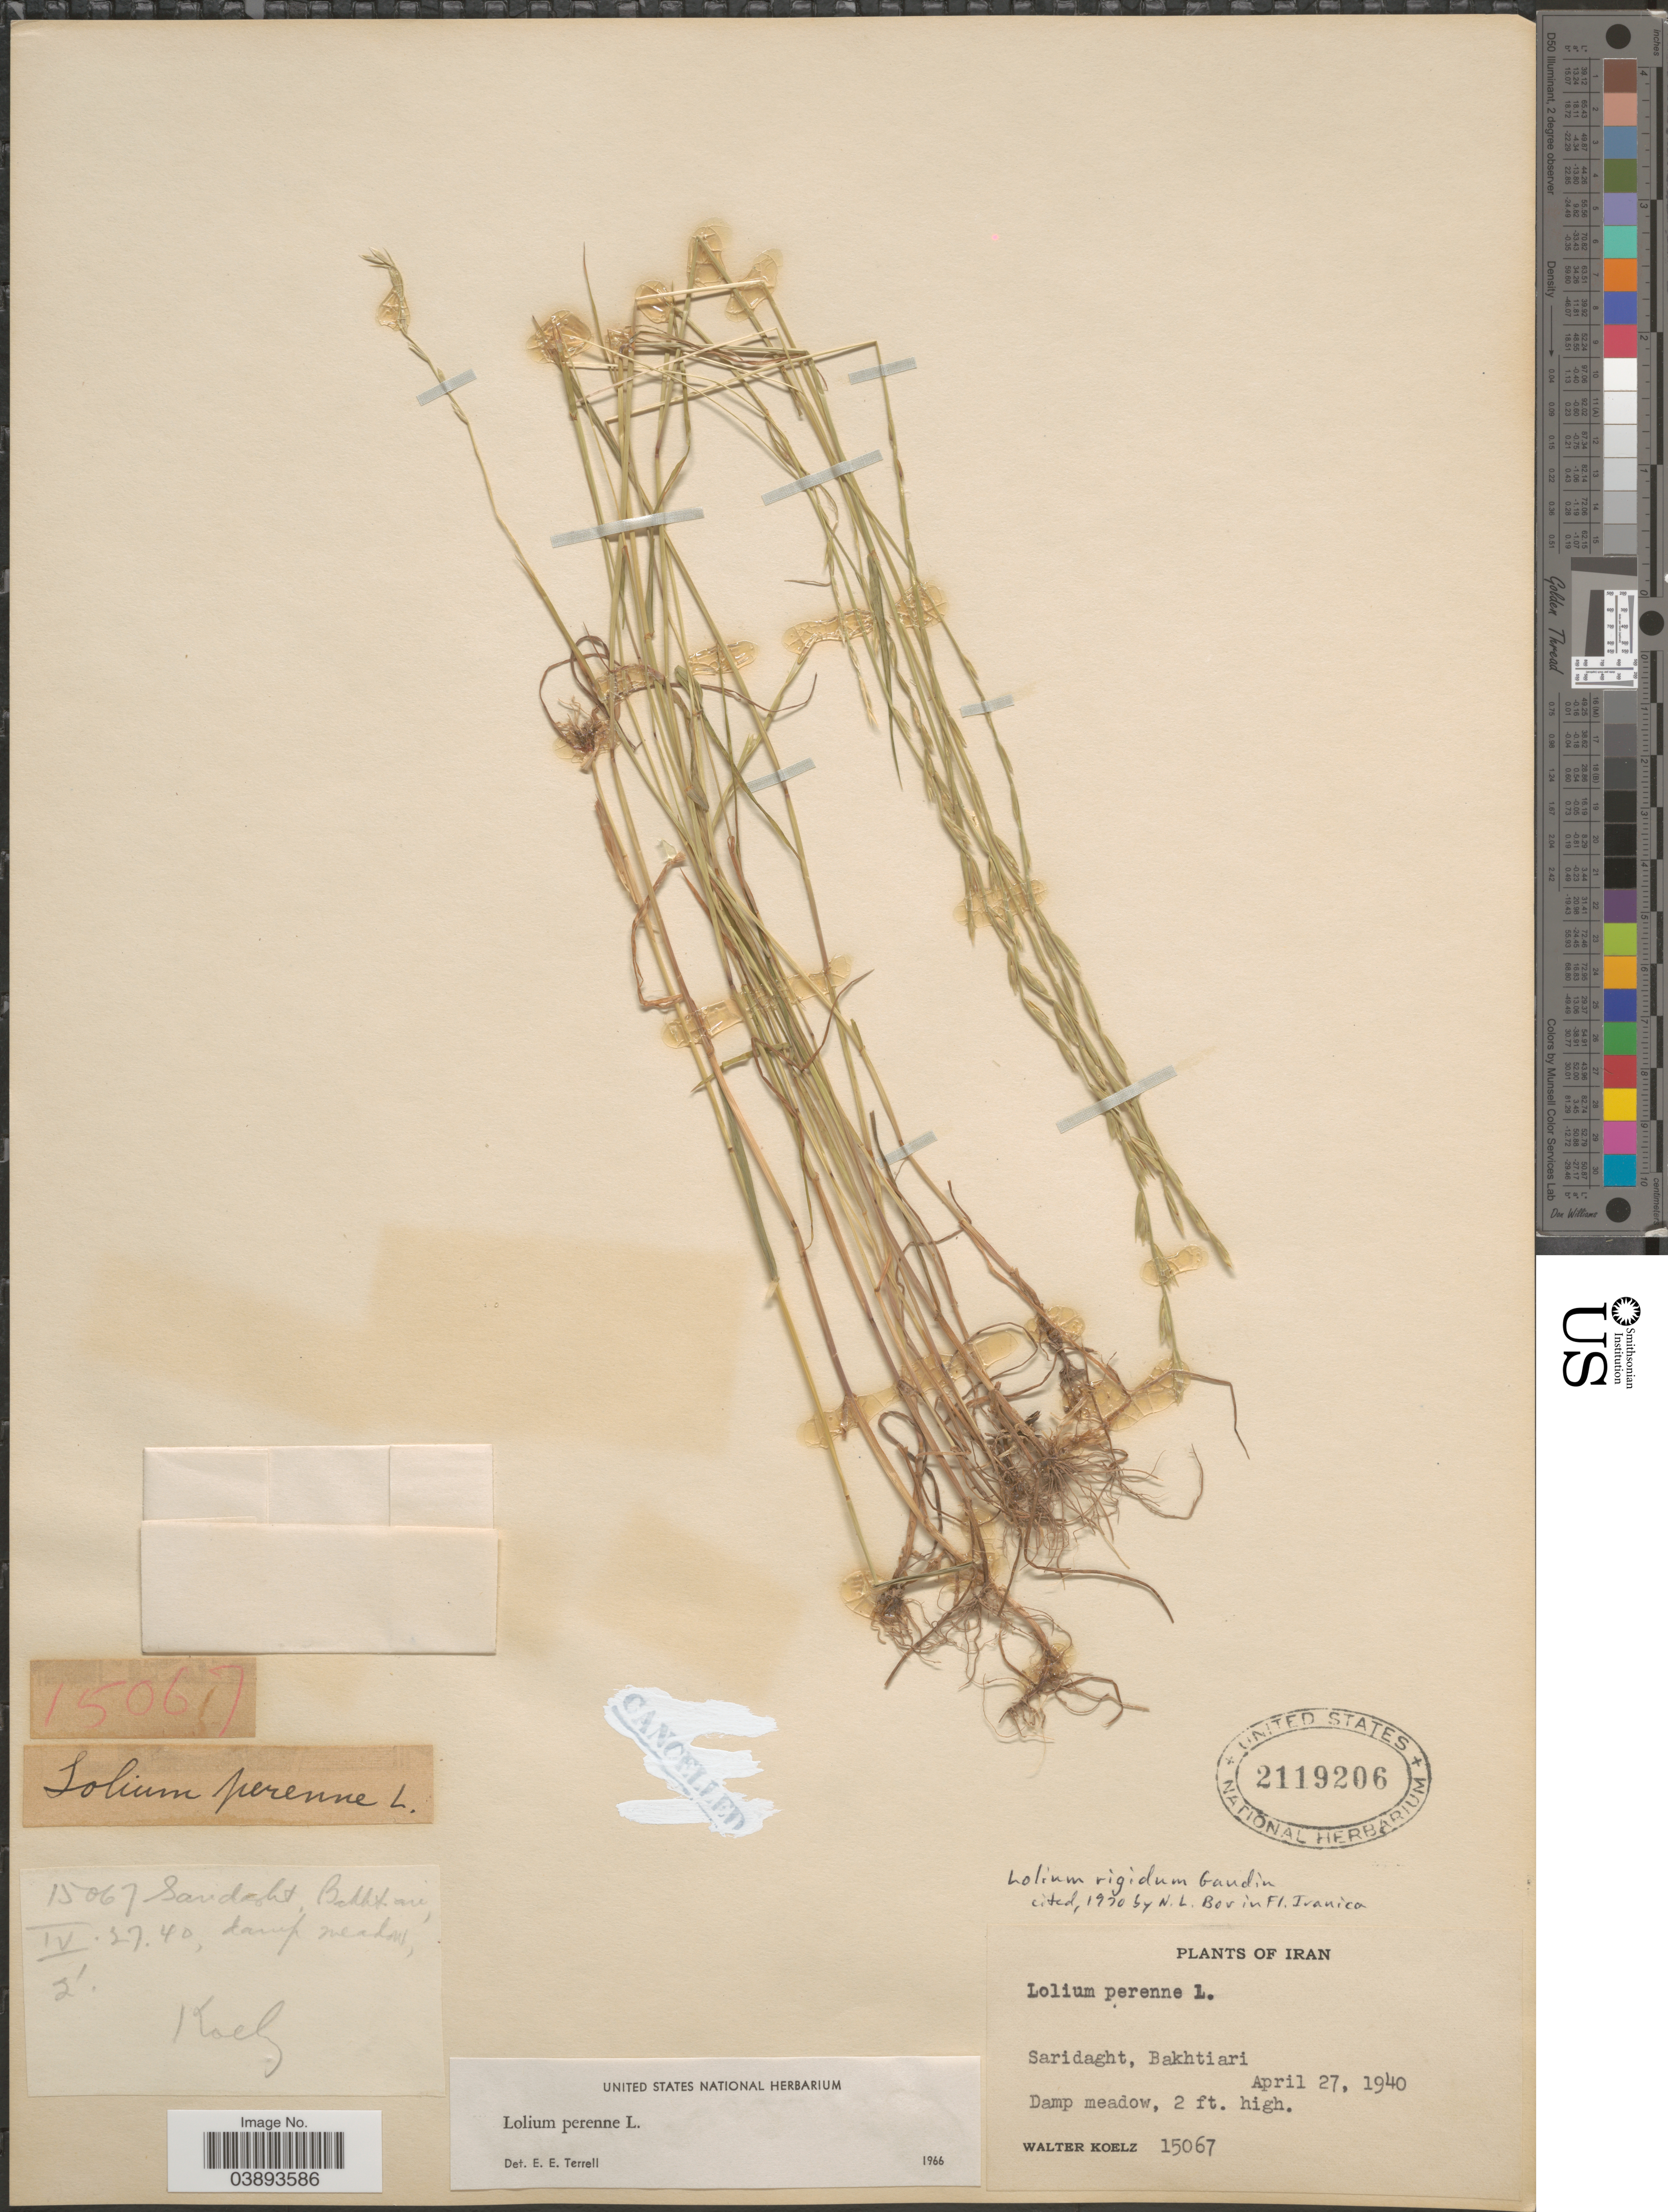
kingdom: Plantae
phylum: Tracheophyta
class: Liliopsida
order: Poales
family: Poaceae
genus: Lolium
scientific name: Lolium rigidum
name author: Gaudin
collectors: W. N. Koelz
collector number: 15067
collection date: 1940-04-27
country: Iran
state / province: Chahar Mahaal and Bakhtiari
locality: Saridaght, Bakhtiari.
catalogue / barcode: US 2119206